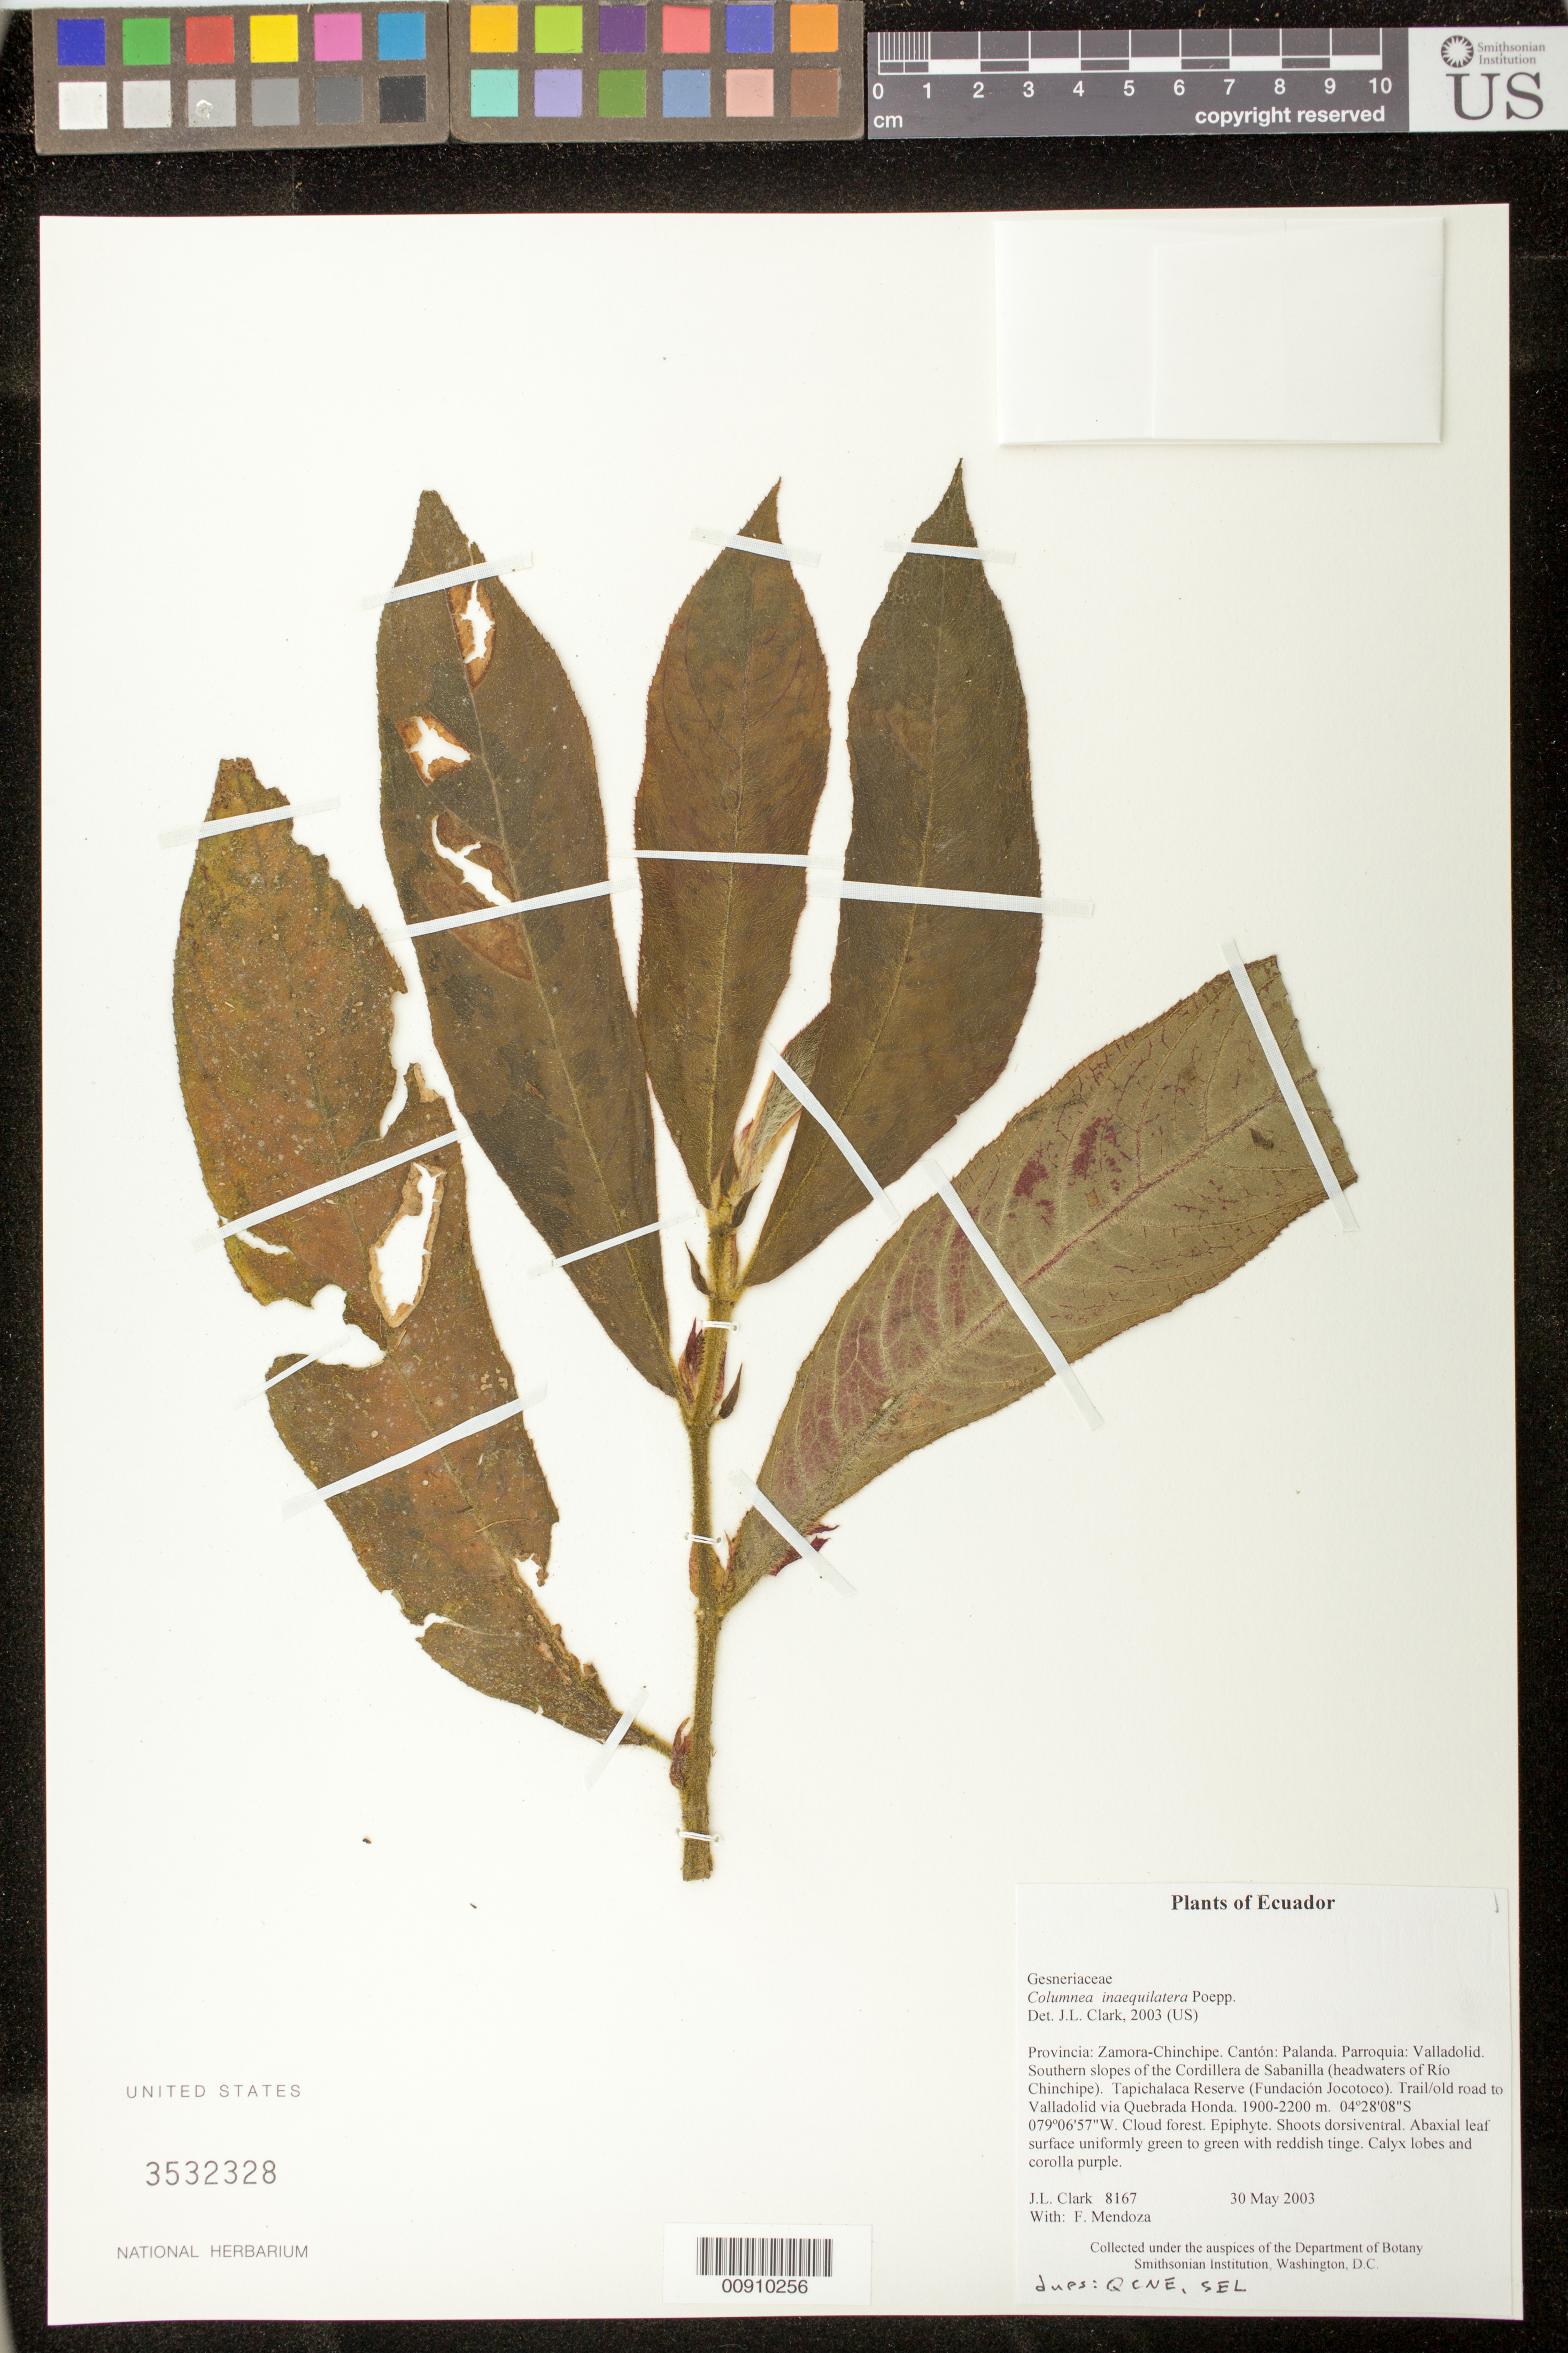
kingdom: Plantae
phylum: Tracheophyta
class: Magnoliopsida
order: Lamiales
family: Gesneriaceae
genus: Columnea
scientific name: Columnea inaequilatera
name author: Poepp.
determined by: Clark, J. L., (SEL), The Marie Selby Botanical Garden (UNITED STATES)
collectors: J. L. Clark & F. Mendoza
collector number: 8167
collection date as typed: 30 May 2003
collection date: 2003-05-30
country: Ecuador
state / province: Zamora-Chinchipe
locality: Palanda. Parroquia: Valladolid. Southern slopes of the Cordillera de Sabanilla (headwaters of Río Chinchipe). Tapichalaca Reserve (Fundación Jocotoco). Trail/old road to Valladolid via Quebrada Honda.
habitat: Cloud forest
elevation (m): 1900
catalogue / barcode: US 3532328